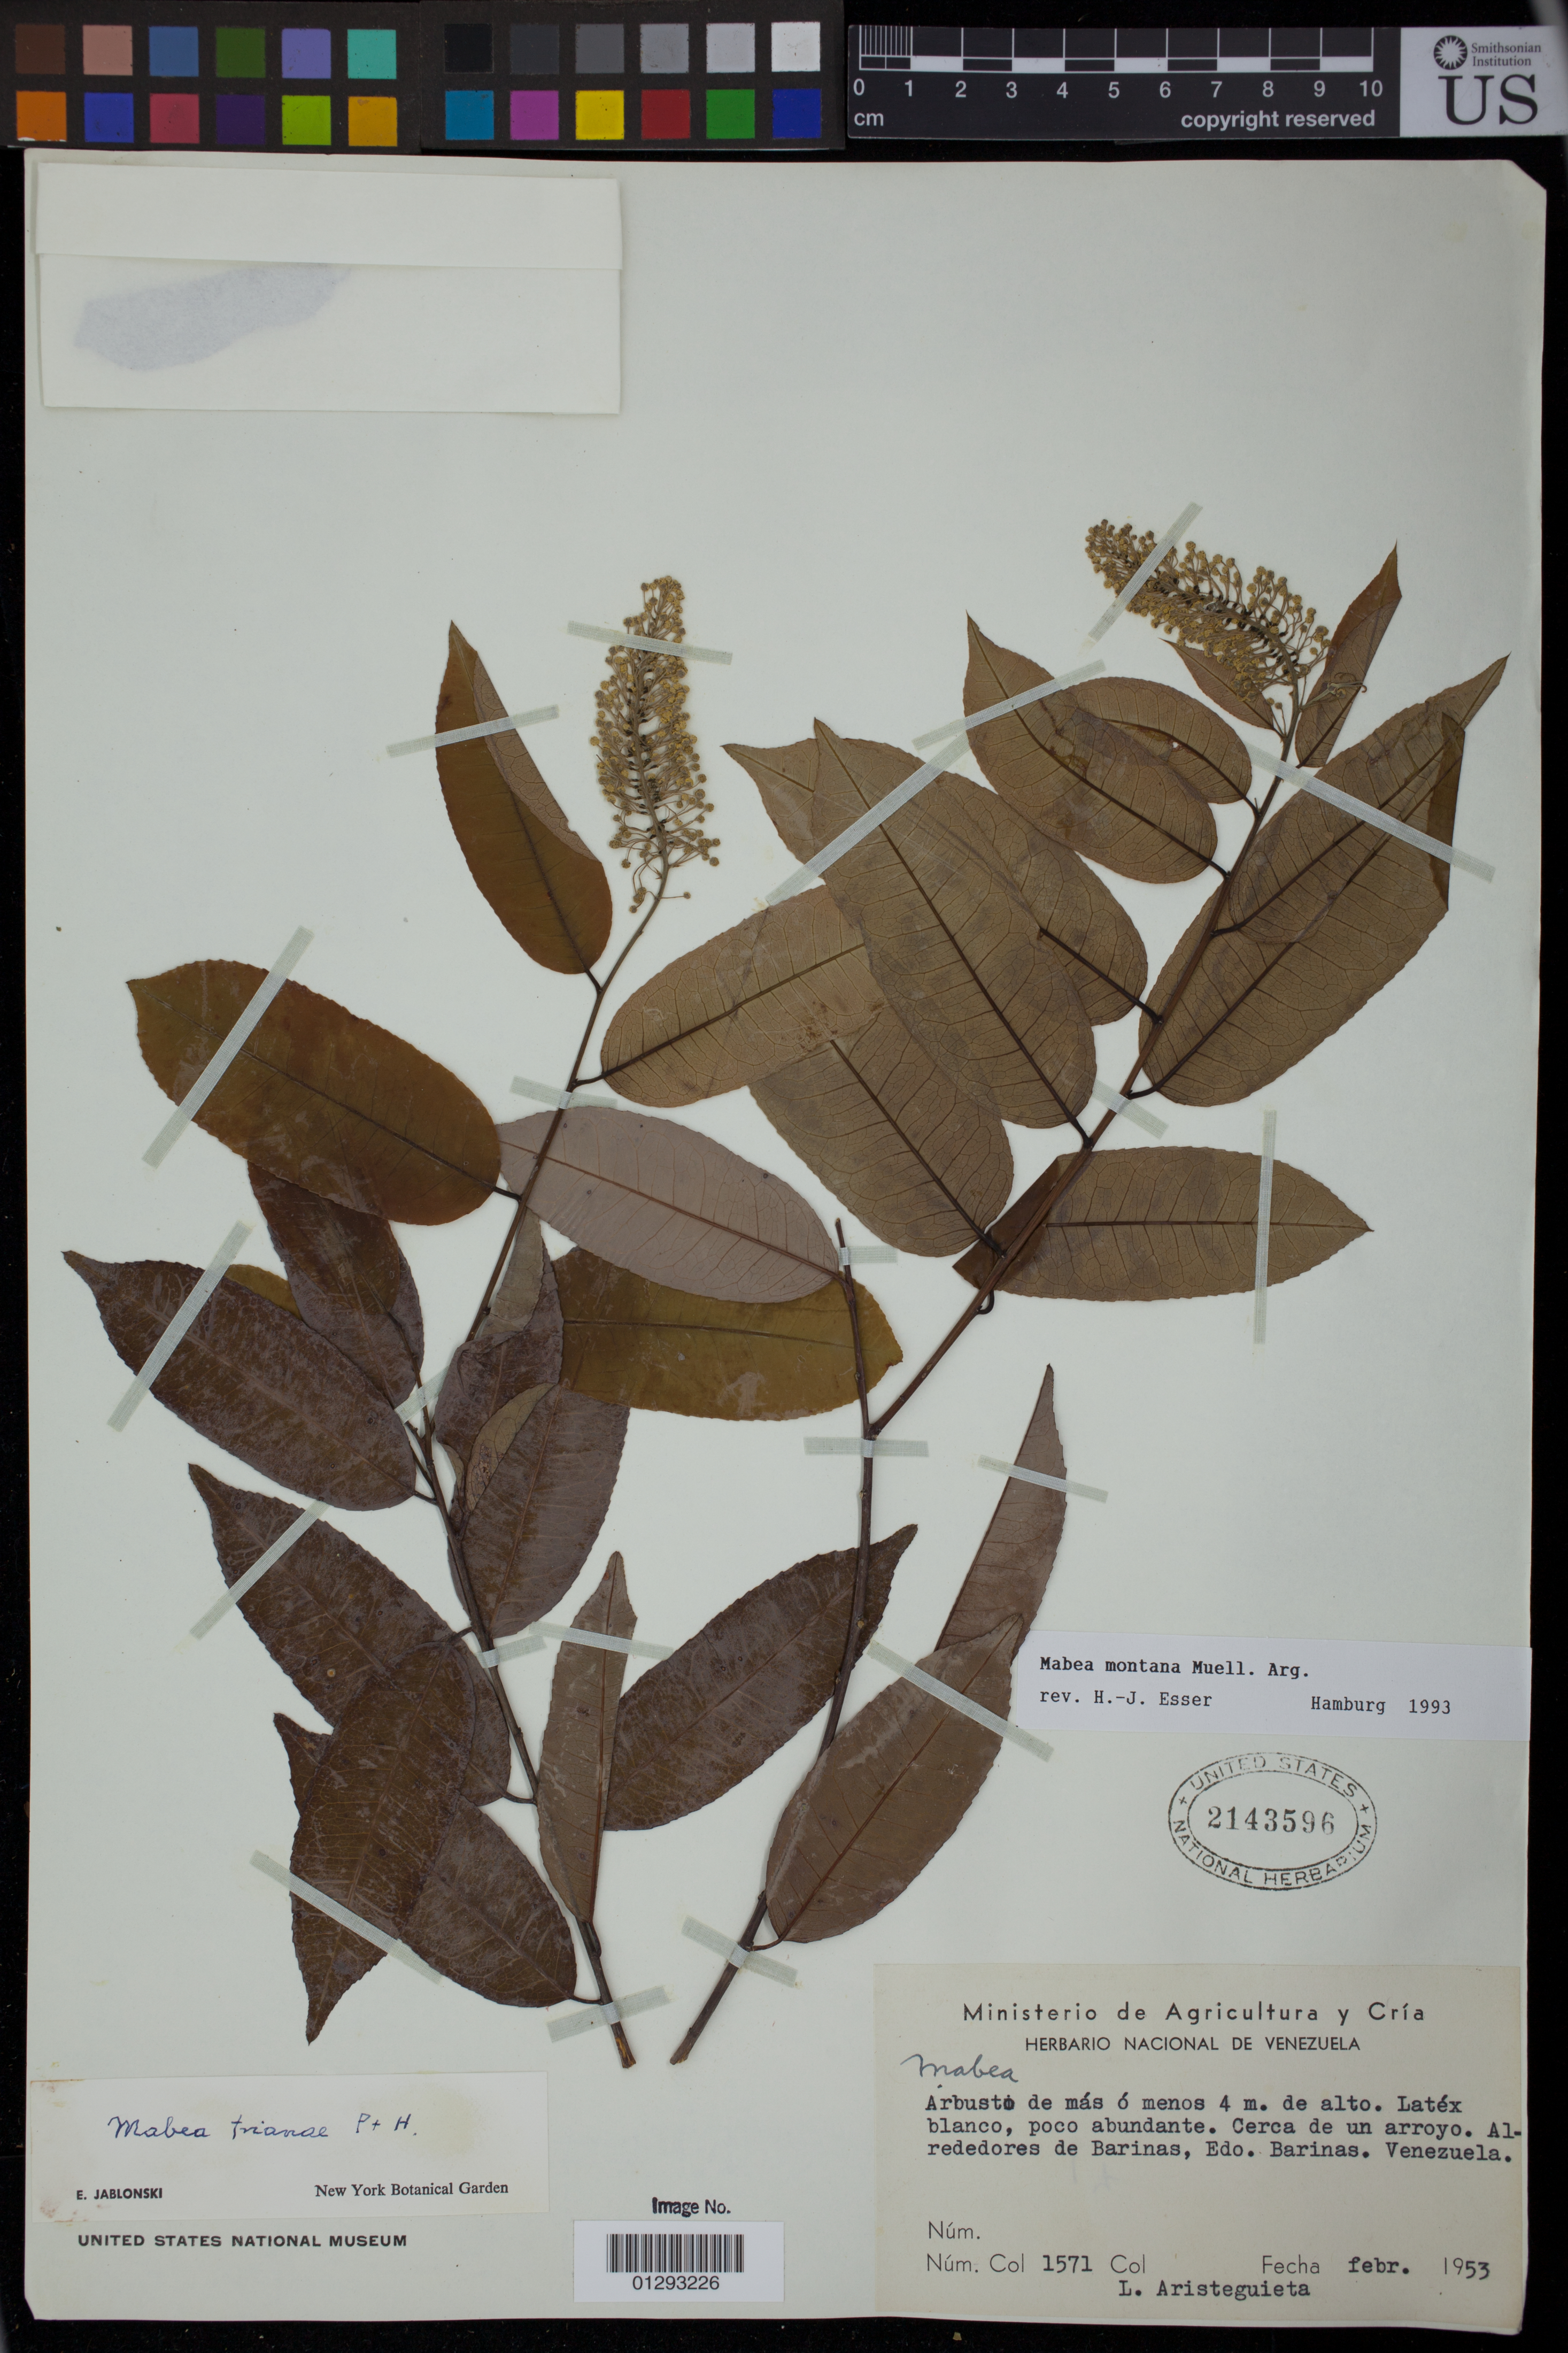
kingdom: Plantae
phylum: Tracheophyta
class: Magnoliopsida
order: Malpighiales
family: Euphorbiaceae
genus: Mabea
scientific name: Mabea montana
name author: Müll. Arg.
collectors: L. Aristeguieta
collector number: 1571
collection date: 1953-02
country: Venezuela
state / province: Barinas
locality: Alrededores de Barinas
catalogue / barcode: US 2143596